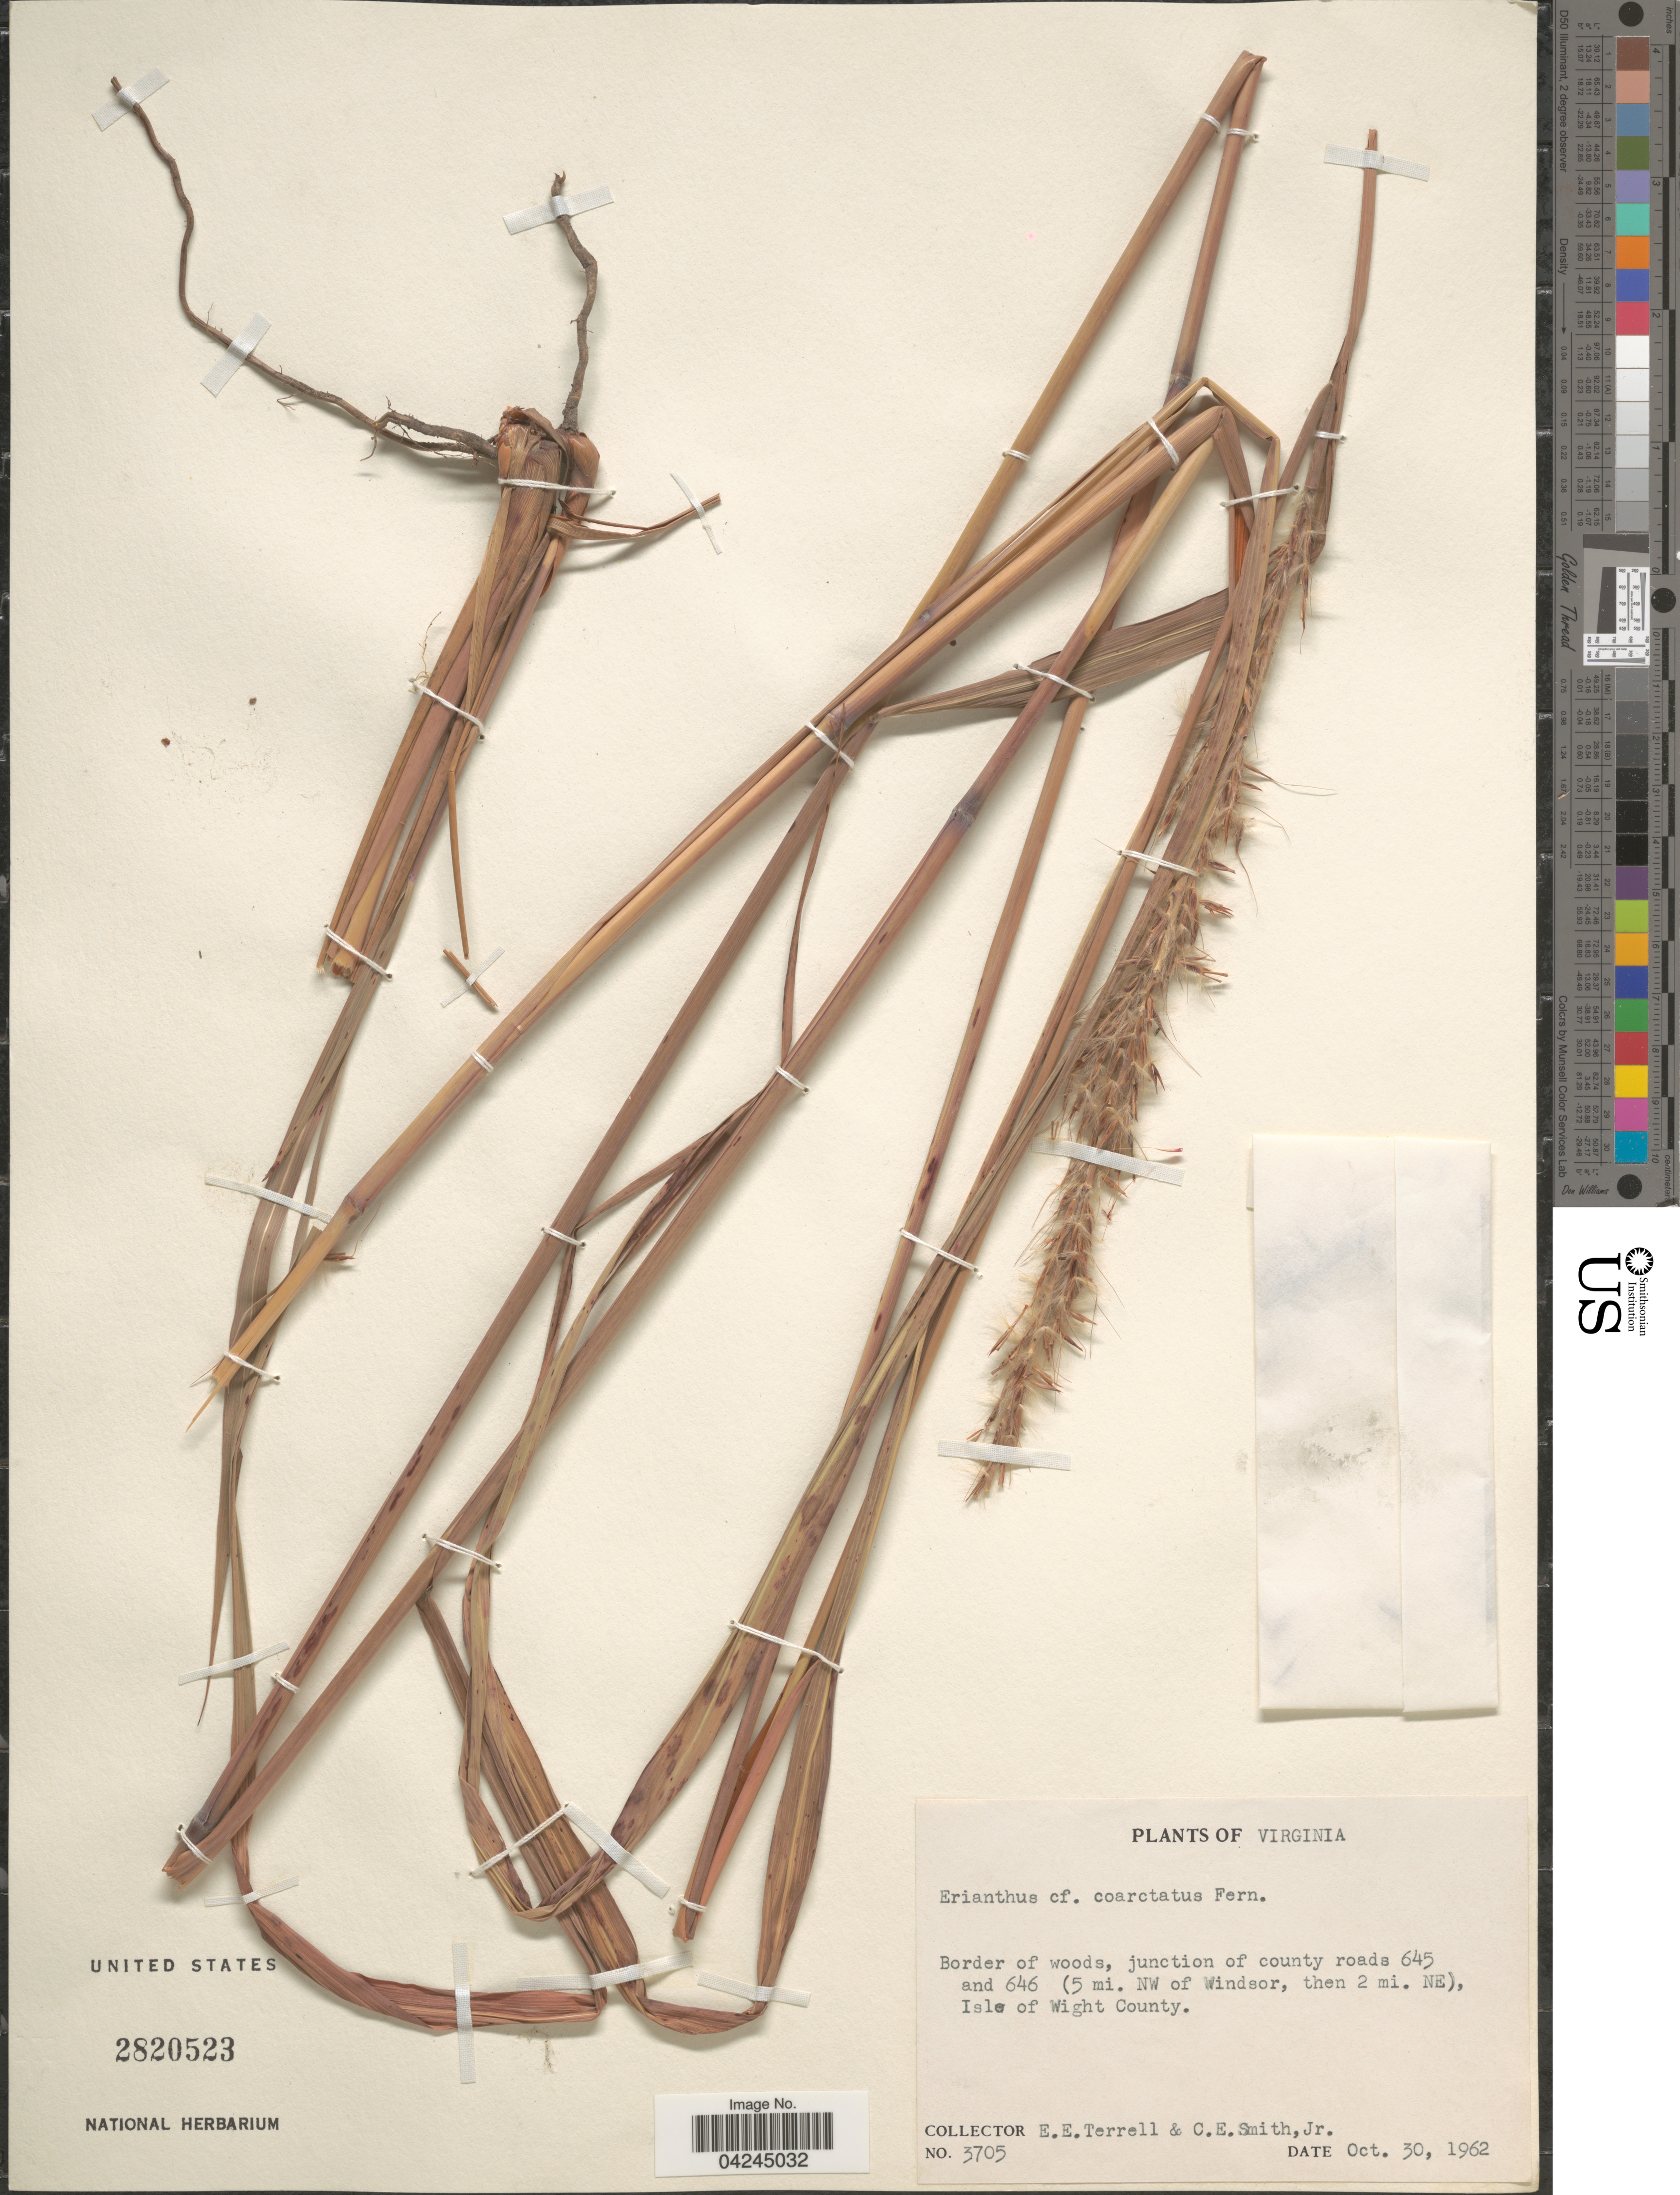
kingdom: Plantae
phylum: Tracheophyta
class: Liliopsida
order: Poales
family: Poaceae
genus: Erianthus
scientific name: Erianthus coarctatus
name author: Fernald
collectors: E. E. Terrell & C. E. Smith Jr.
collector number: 3705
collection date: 1962-10-30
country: United States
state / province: Virginia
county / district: Isle of Wight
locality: Border of woods, junction of county roads 645 and 646 (5 mi. NW of Windsor, then 2 mi. NE).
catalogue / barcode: US 2820523